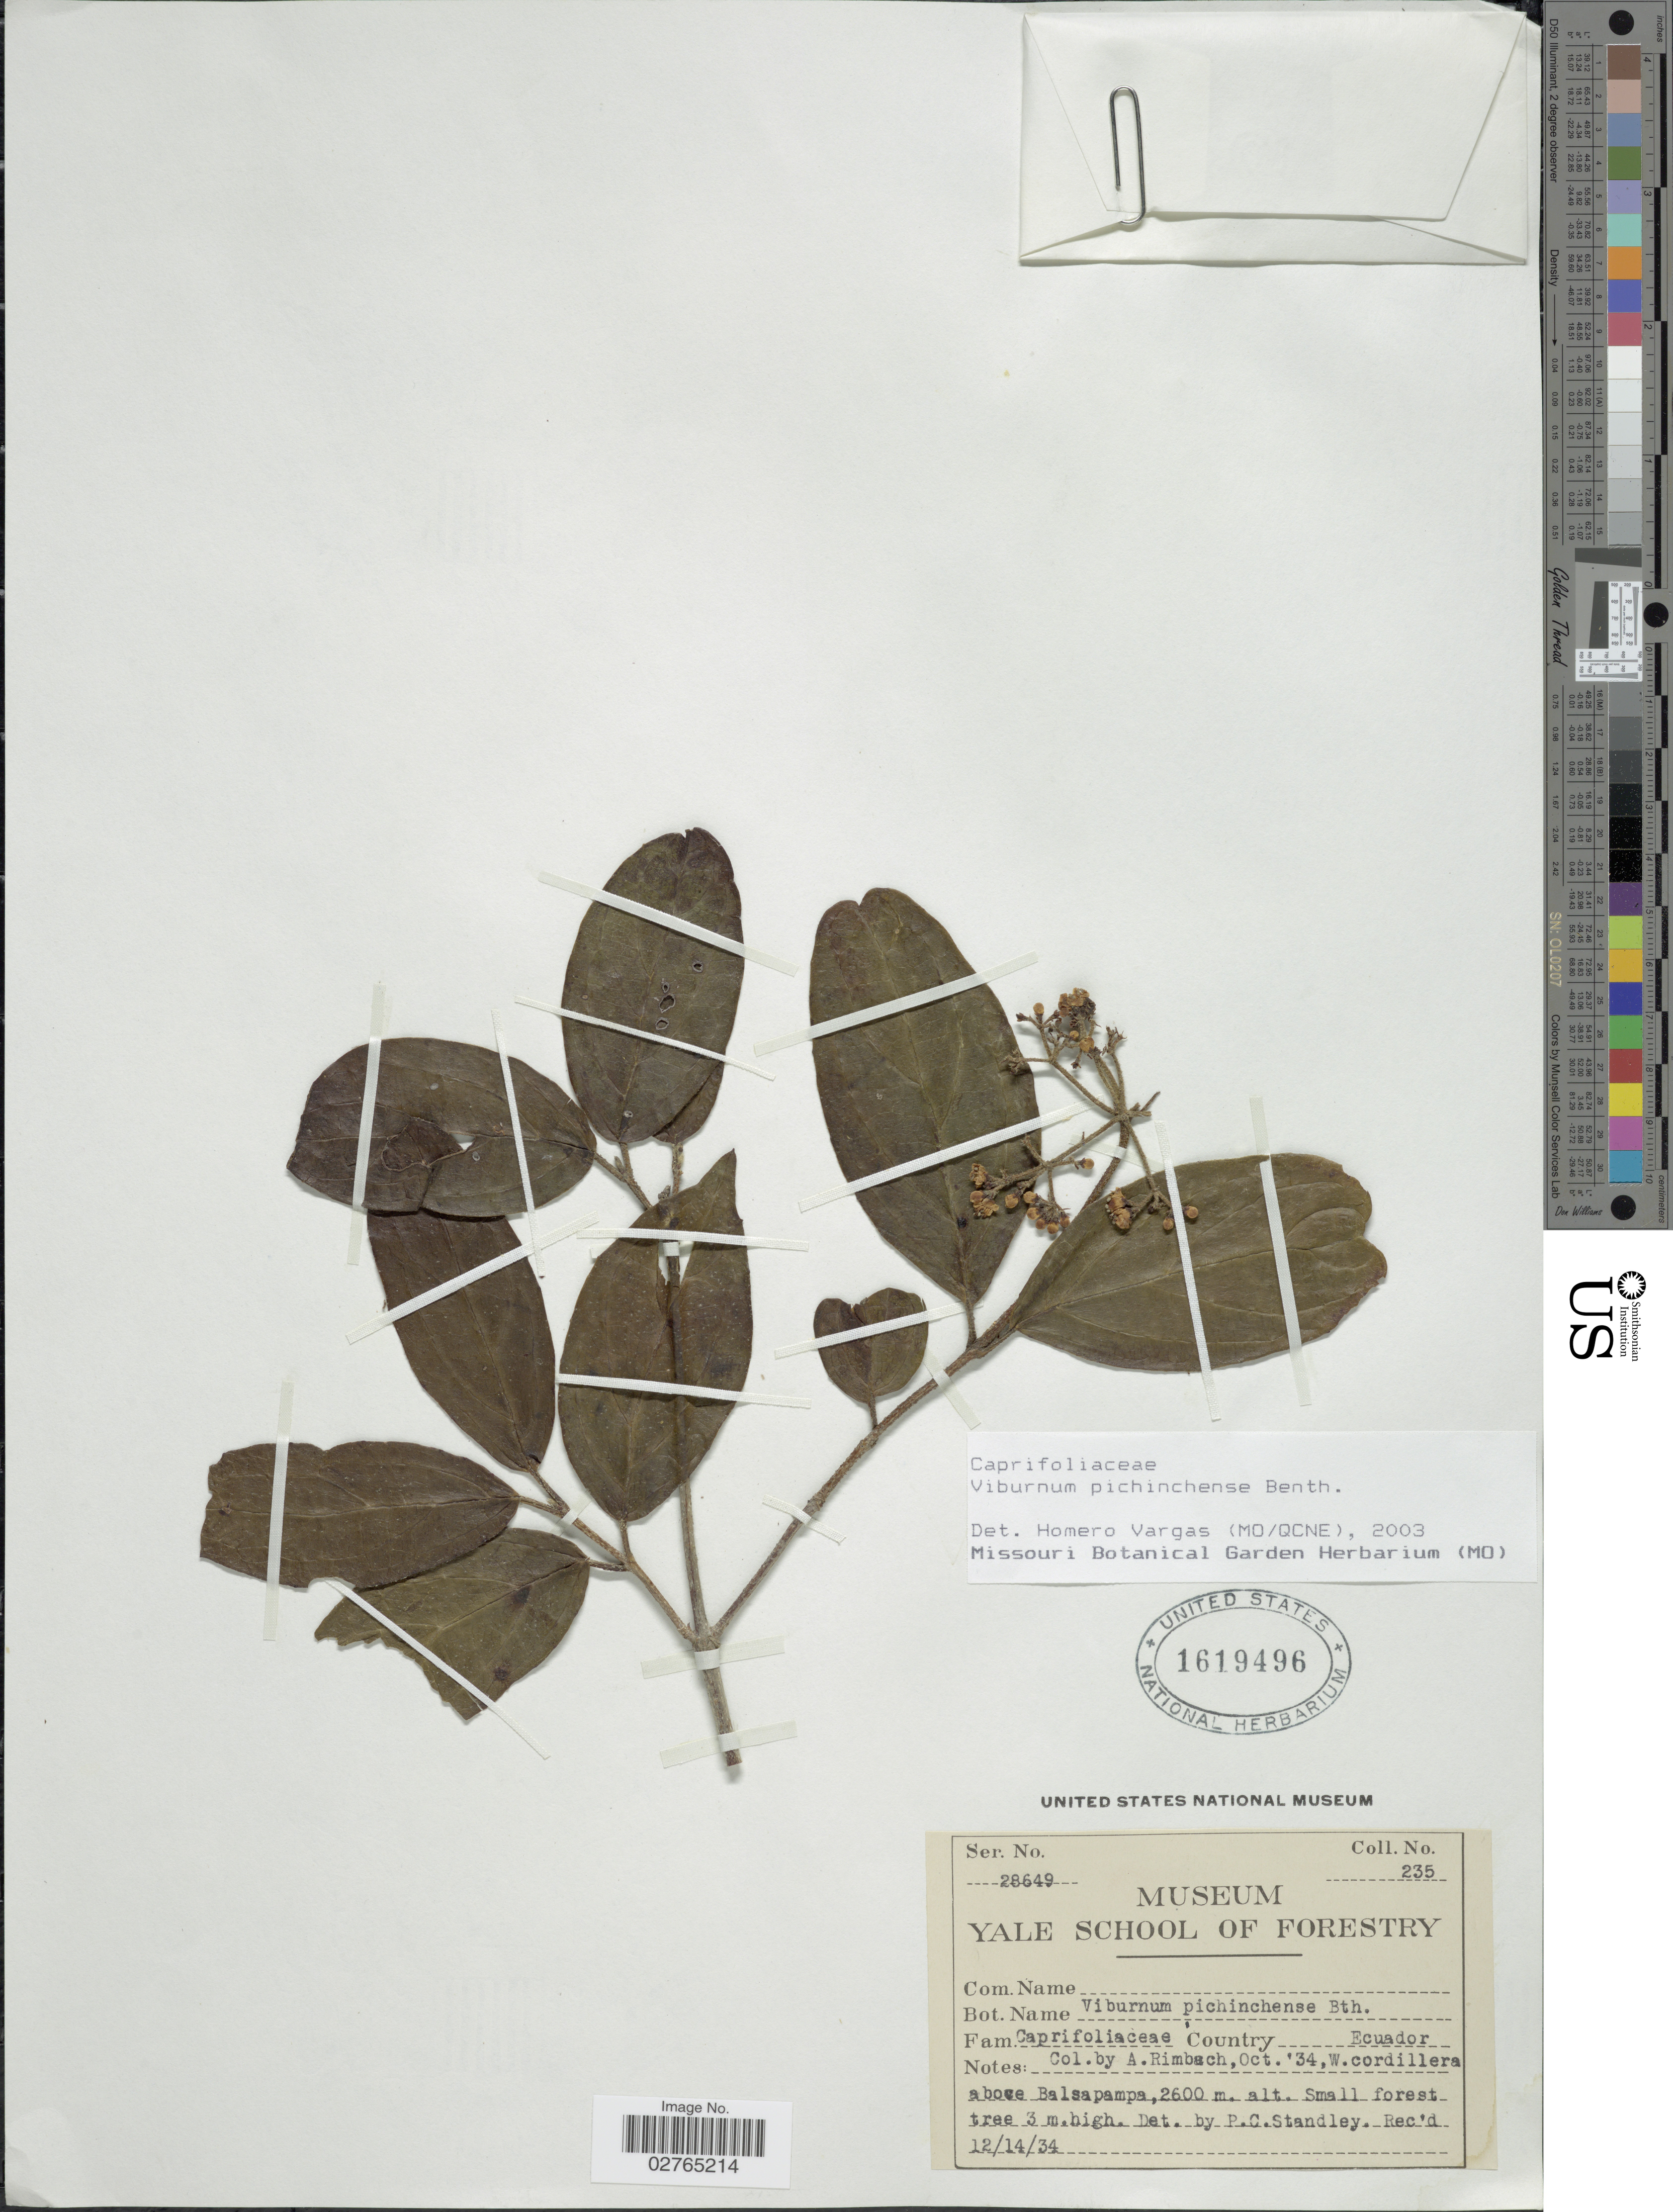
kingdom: Plantae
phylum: Tracheophyta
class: Magnoliopsida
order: Dipsacales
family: Viburnaceae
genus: Viburnum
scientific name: Viburnum pichinchense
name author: Benth.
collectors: A. Rimbach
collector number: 235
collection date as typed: Transcribed d/m/y: /10/34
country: Ecuador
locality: W. cordillera above Balsapampa.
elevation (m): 2600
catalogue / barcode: US 1619496